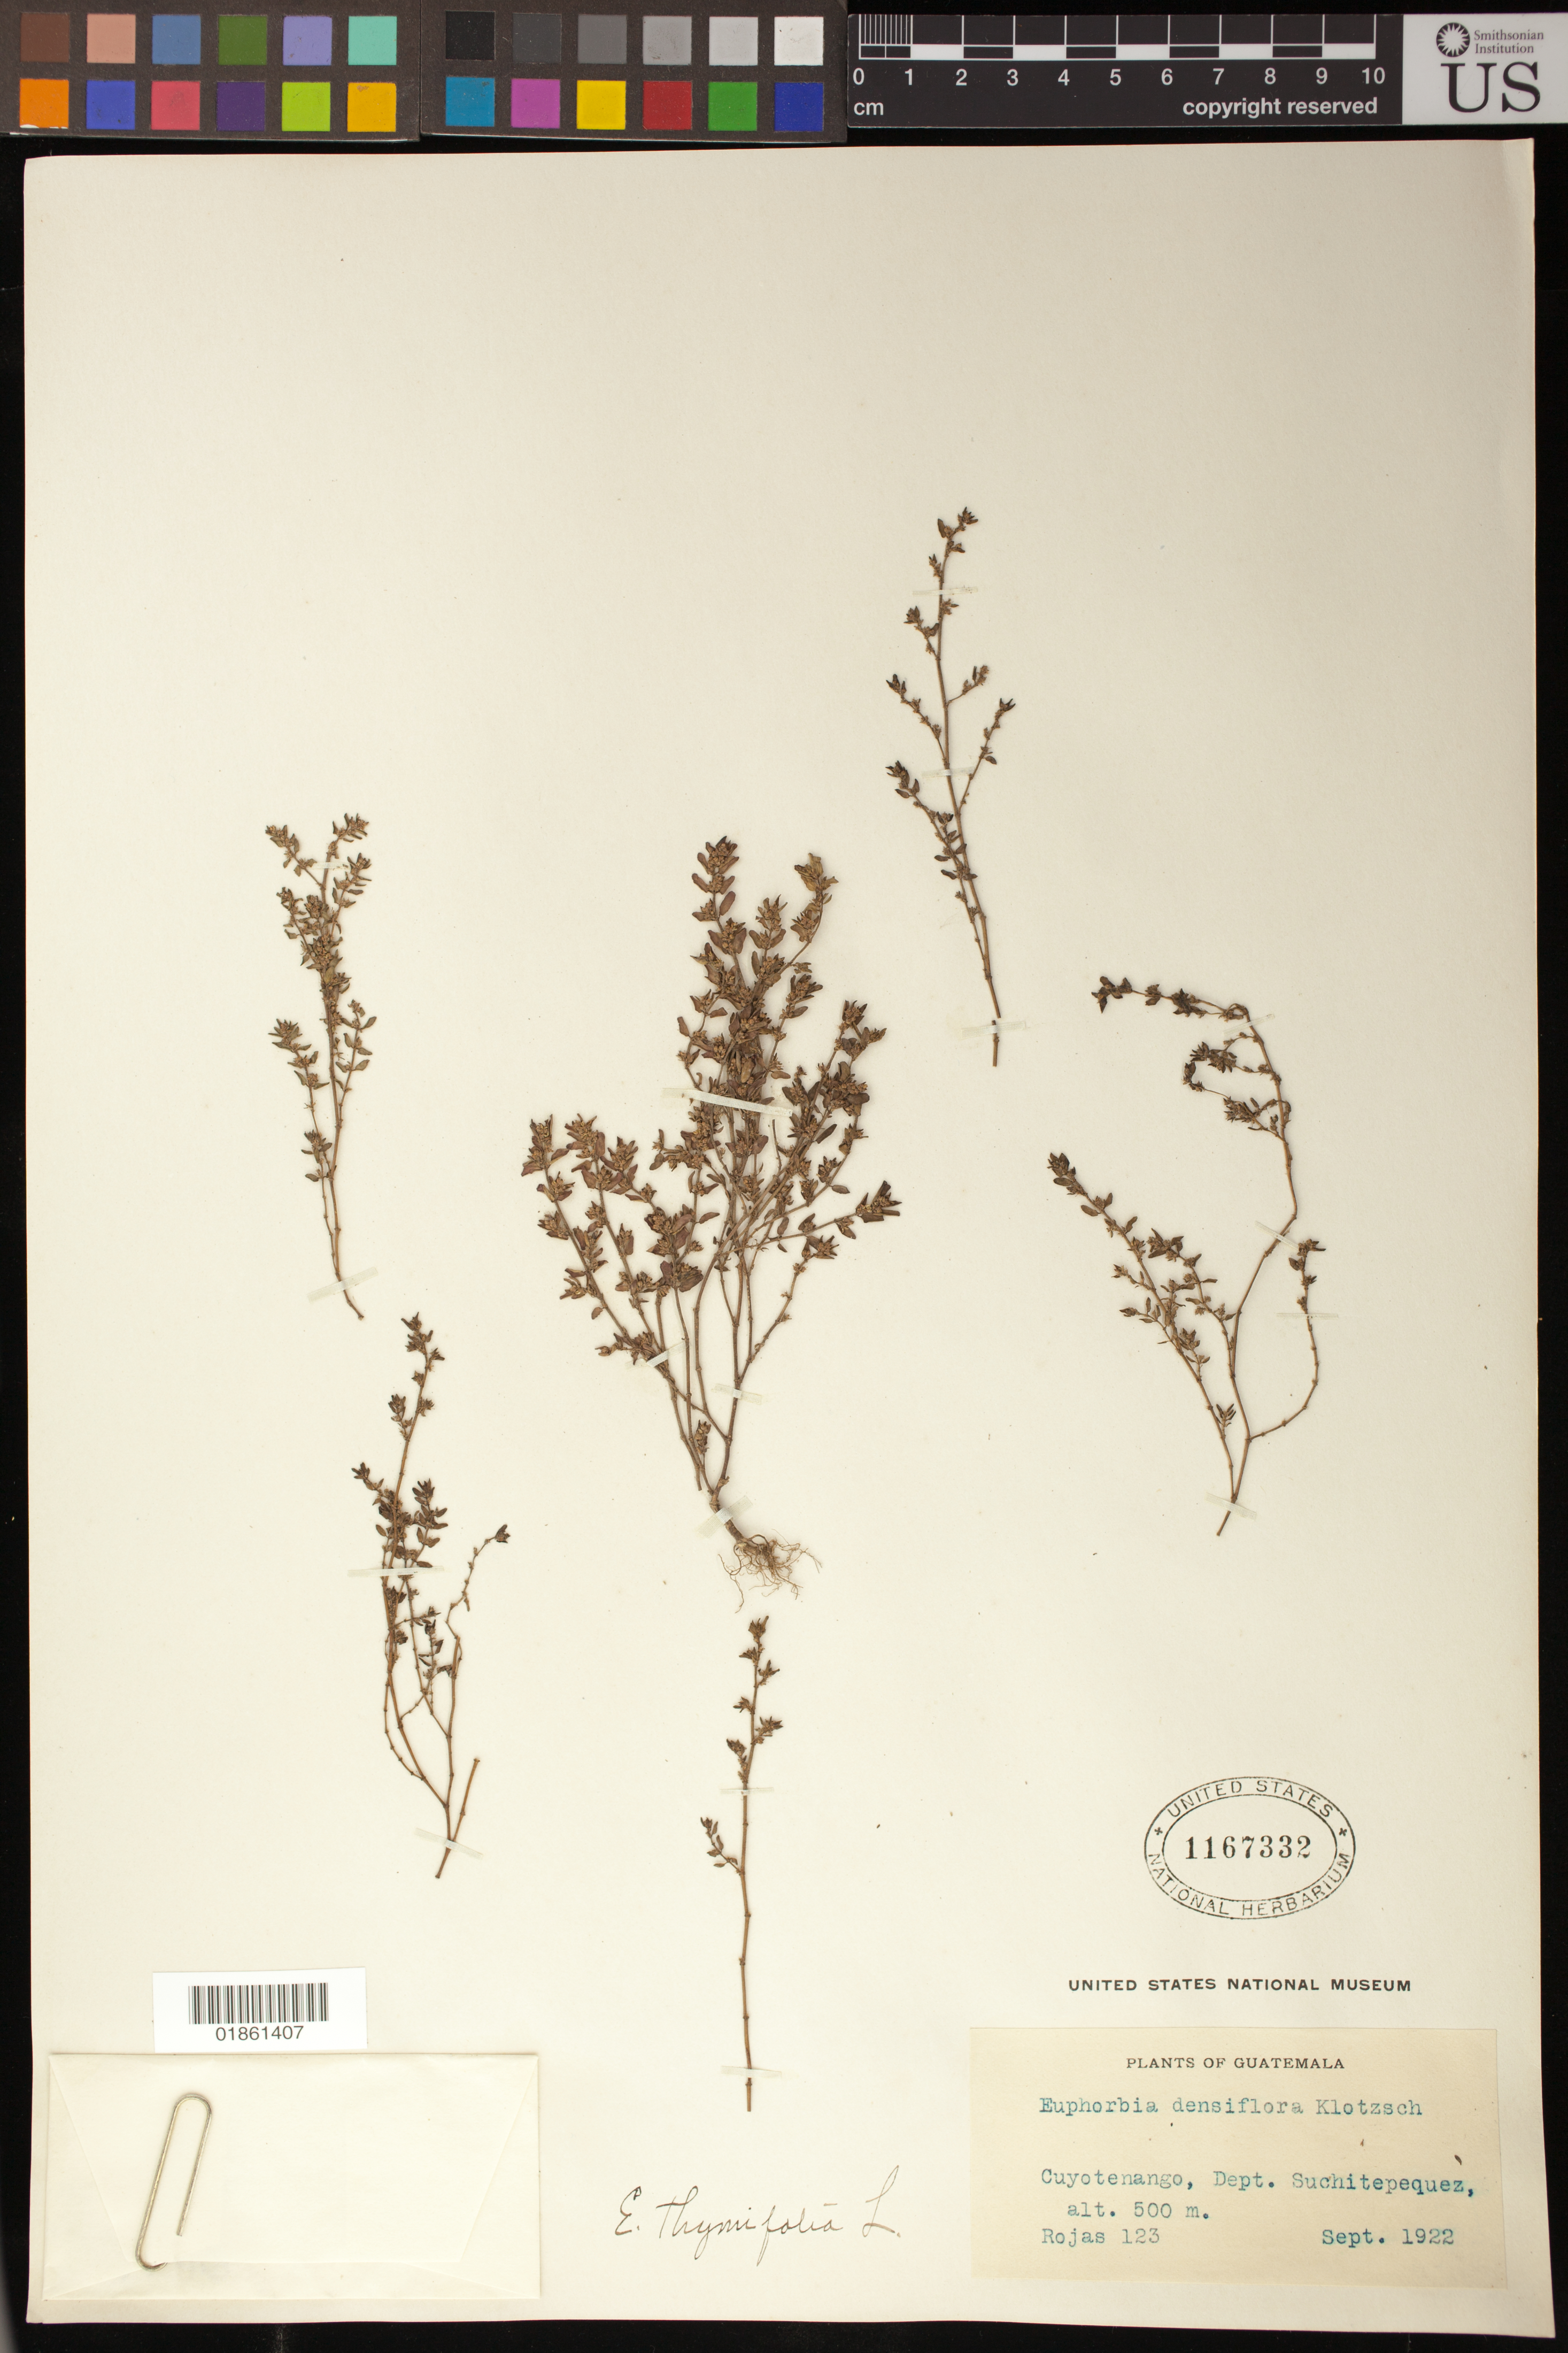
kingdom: Plantae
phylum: Tracheophyta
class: Magnoliopsida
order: Malpighiales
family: Euphorbiaceae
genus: Euphorbia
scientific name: Euphorbia thymifolia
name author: L.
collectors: Rojas, --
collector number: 123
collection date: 1922-09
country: Guatemala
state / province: Suchitepéquez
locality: Cuyotenango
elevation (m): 500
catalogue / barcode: US 1167332